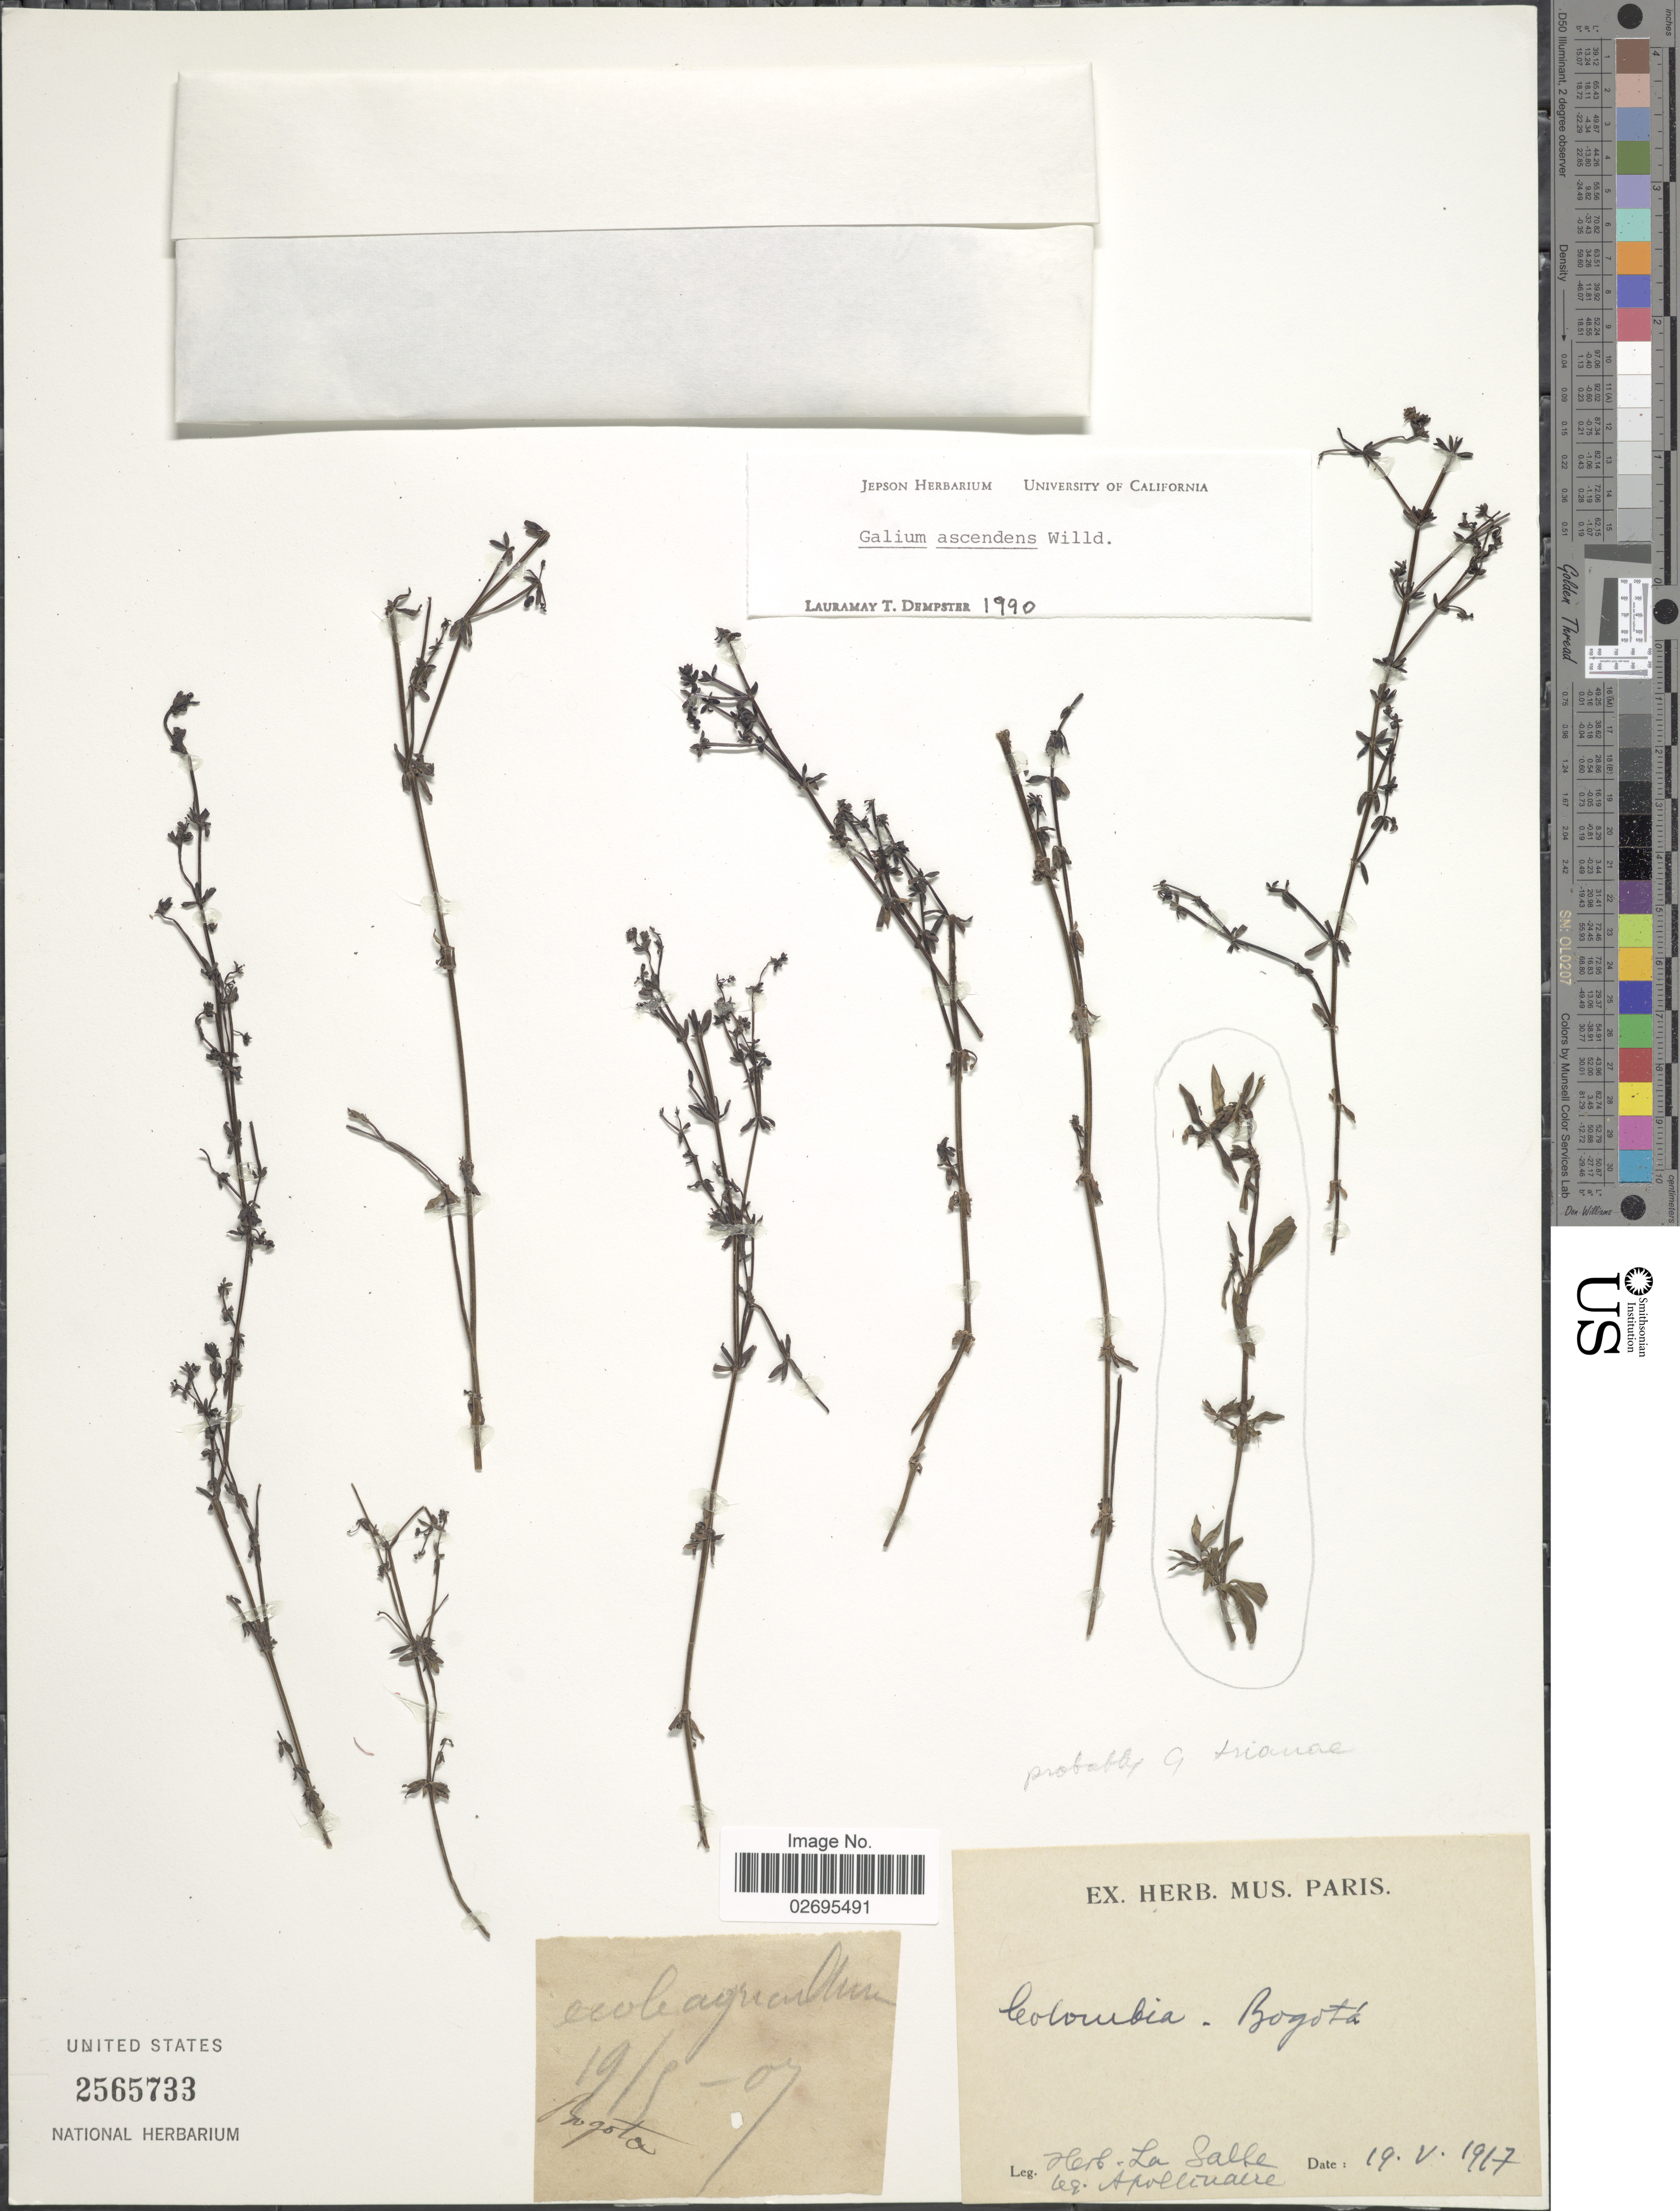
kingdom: Plantae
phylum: Tracheophyta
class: Magnoliopsida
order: Gentianales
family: Rubiaceae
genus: Galium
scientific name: Galium ascendens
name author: Willd. ex Spreng.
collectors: Apollinaire, --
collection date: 1917-05-19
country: Colombia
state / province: Bogota D.C.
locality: Bogota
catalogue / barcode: US 2565733